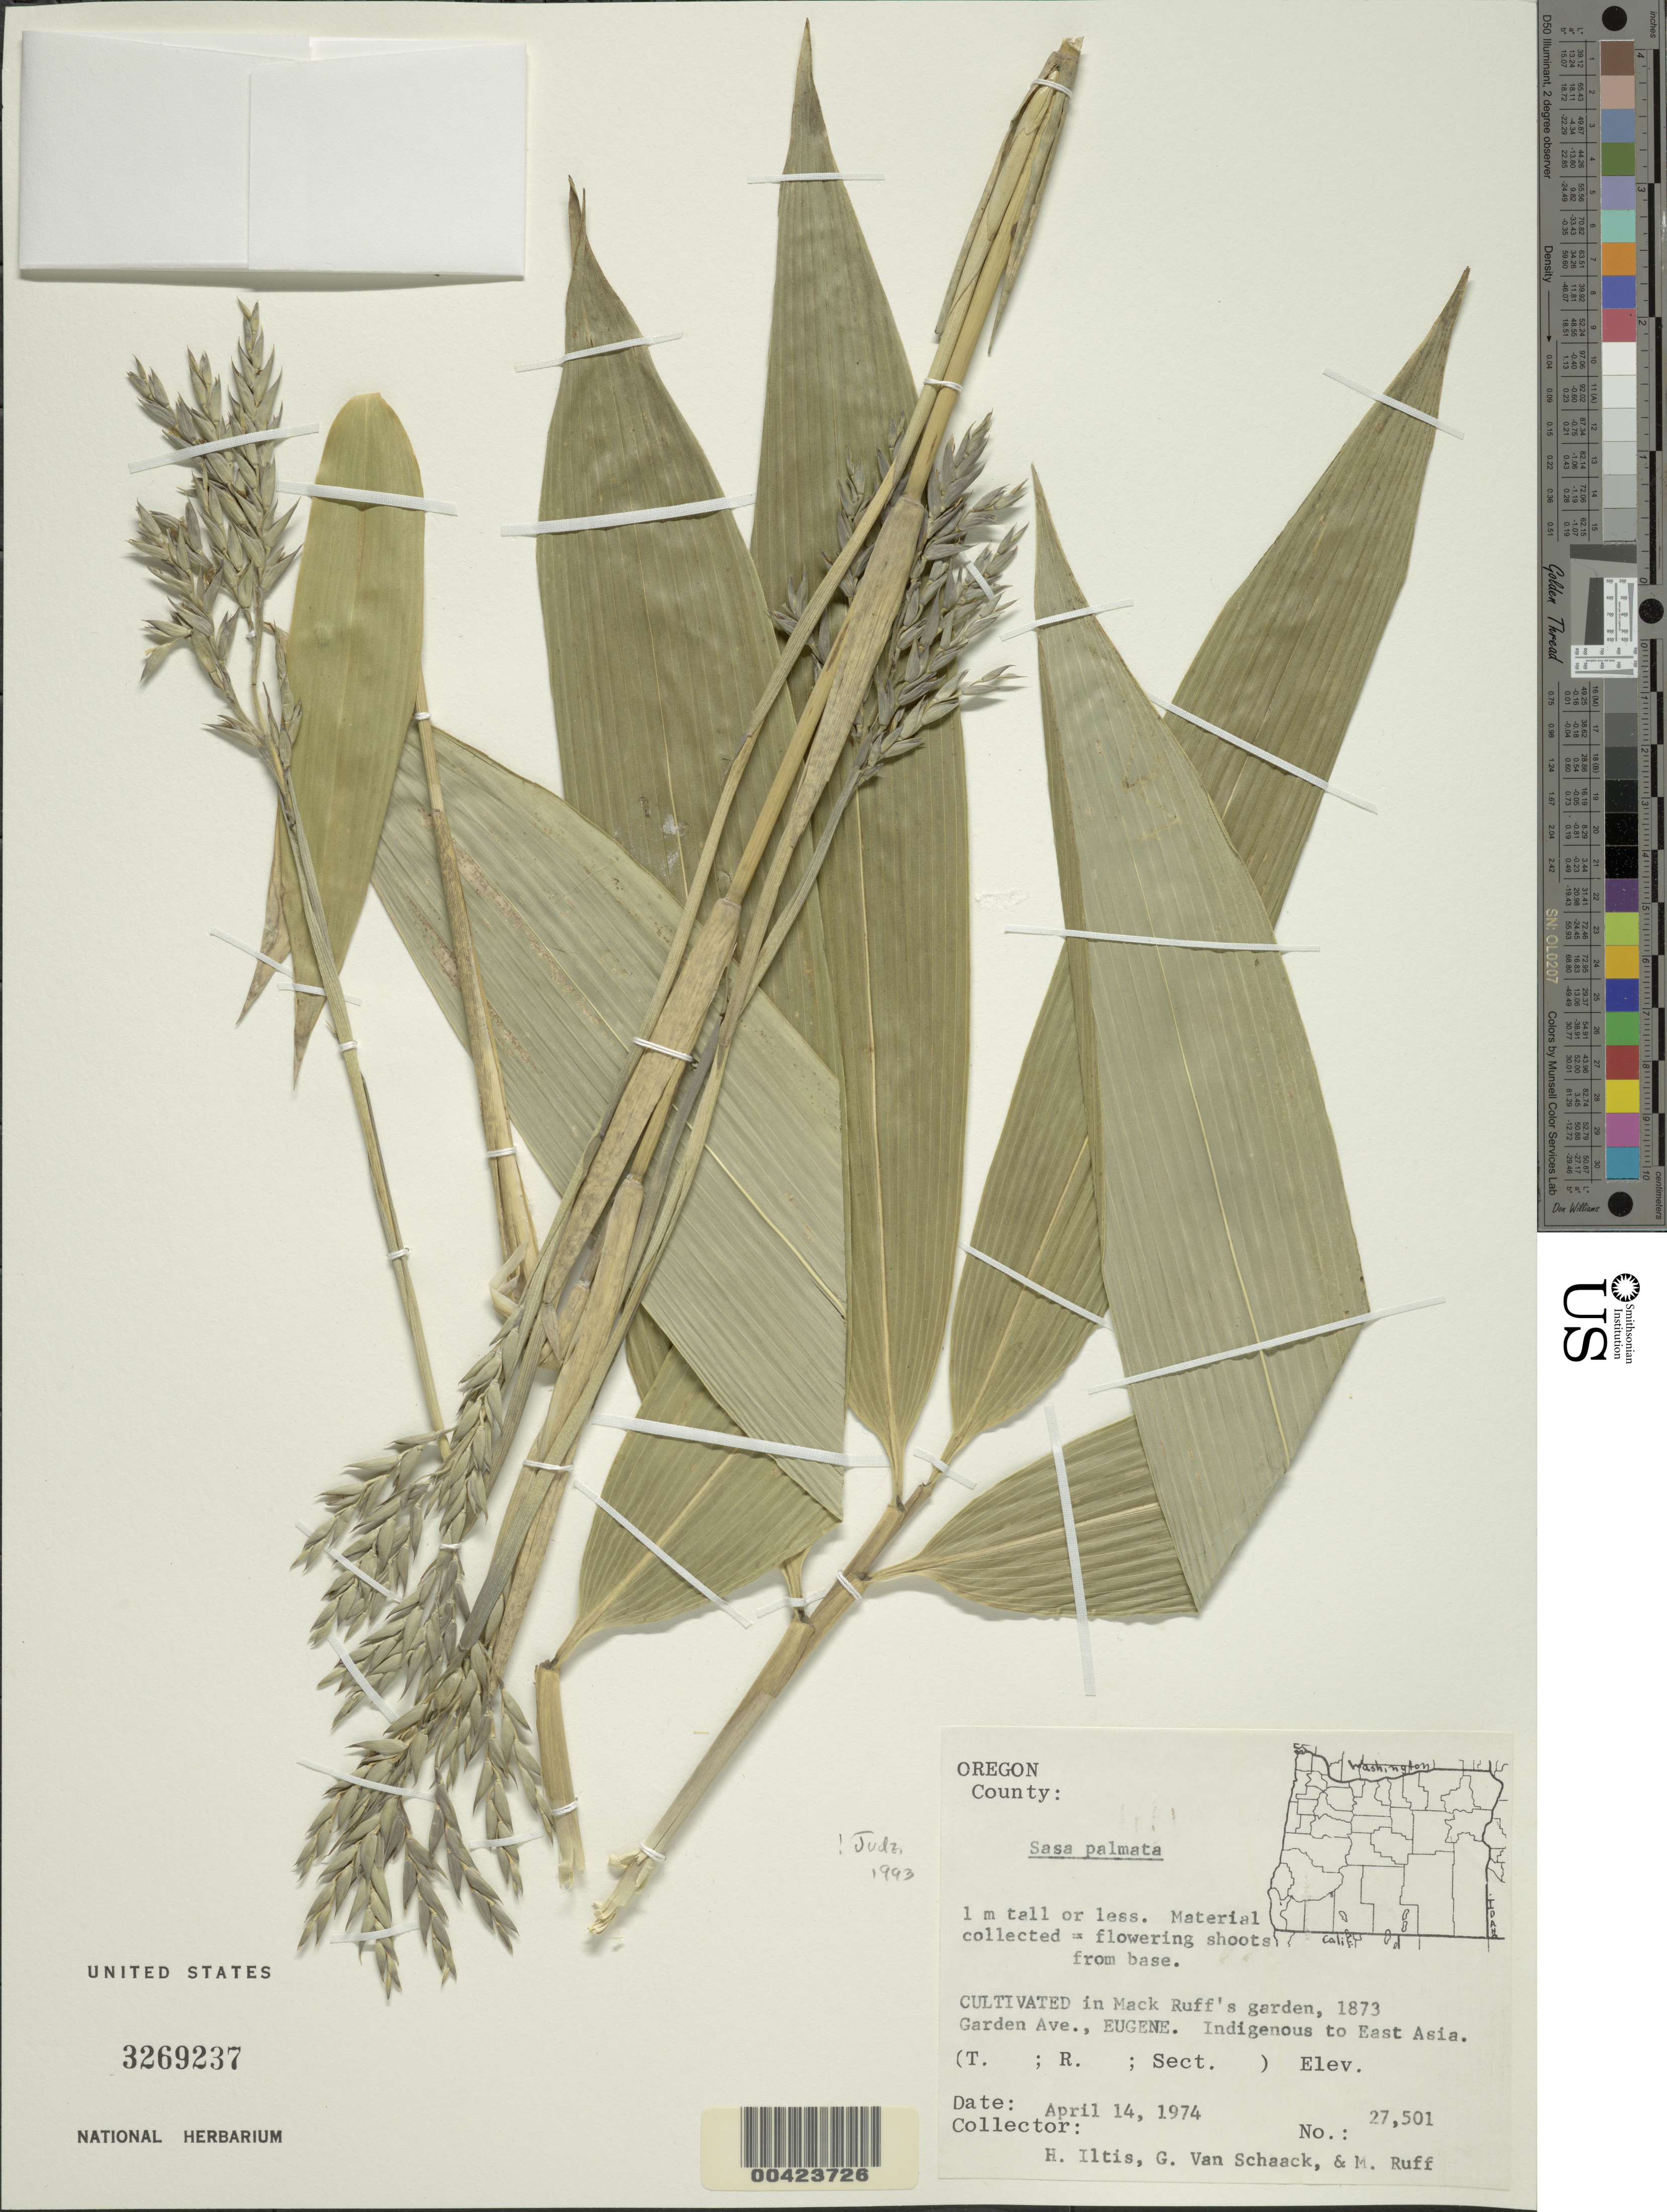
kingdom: Plantae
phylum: Tracheophyta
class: Liliopsida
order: Poales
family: Poaceae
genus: Sasa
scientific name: Sasa palmata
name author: (hort. ex Burb.) E.G. Camus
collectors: W. Weingart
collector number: Iltis 27501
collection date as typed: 09 Apr 1914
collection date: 1914-04-09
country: Germany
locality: Gorgenthal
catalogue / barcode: US 3269237